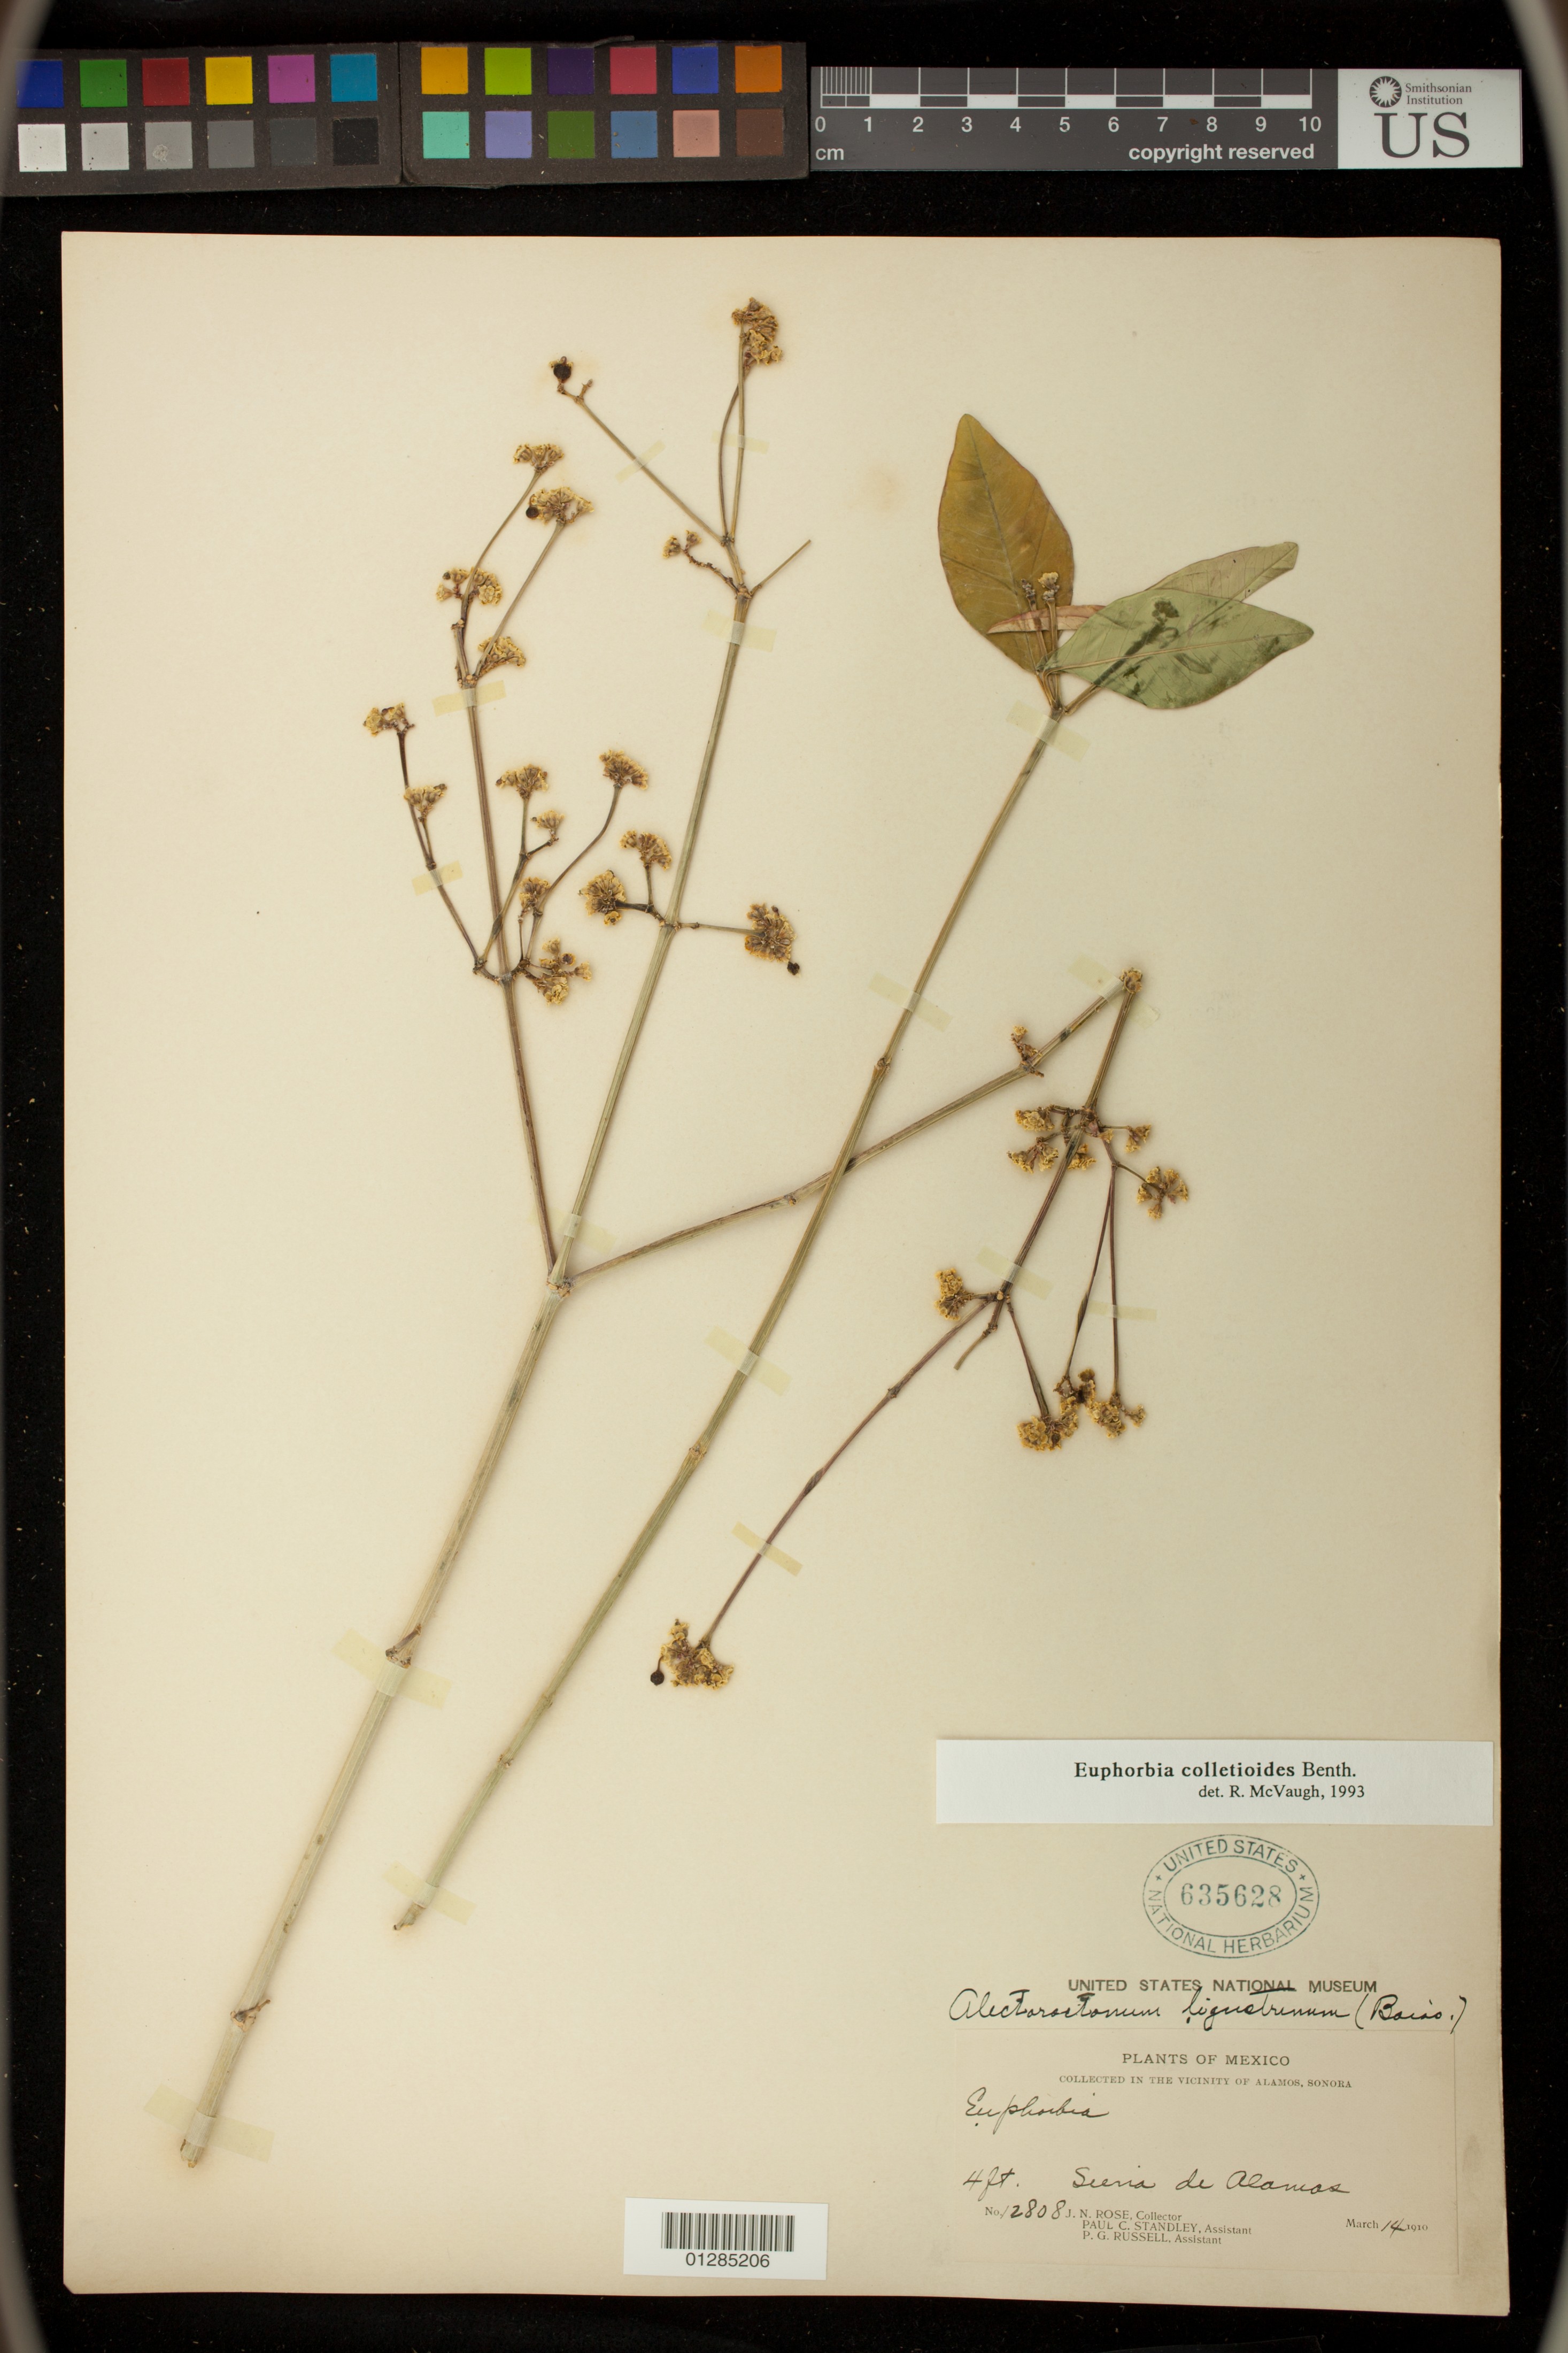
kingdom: Plantae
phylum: Tracheophyta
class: Magnoliopsida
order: Malpighiales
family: Euphorbiaceae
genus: Euphorbia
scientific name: Euphorbia colletioides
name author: Benth.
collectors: J. N. Rose, P. C. Standley & P. G. Russell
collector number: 12808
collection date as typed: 14 Mar 1910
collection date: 1910-03-14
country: Mexico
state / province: Sonora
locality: Vicinity of Alamos, Sierra de Alamos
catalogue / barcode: US 635628